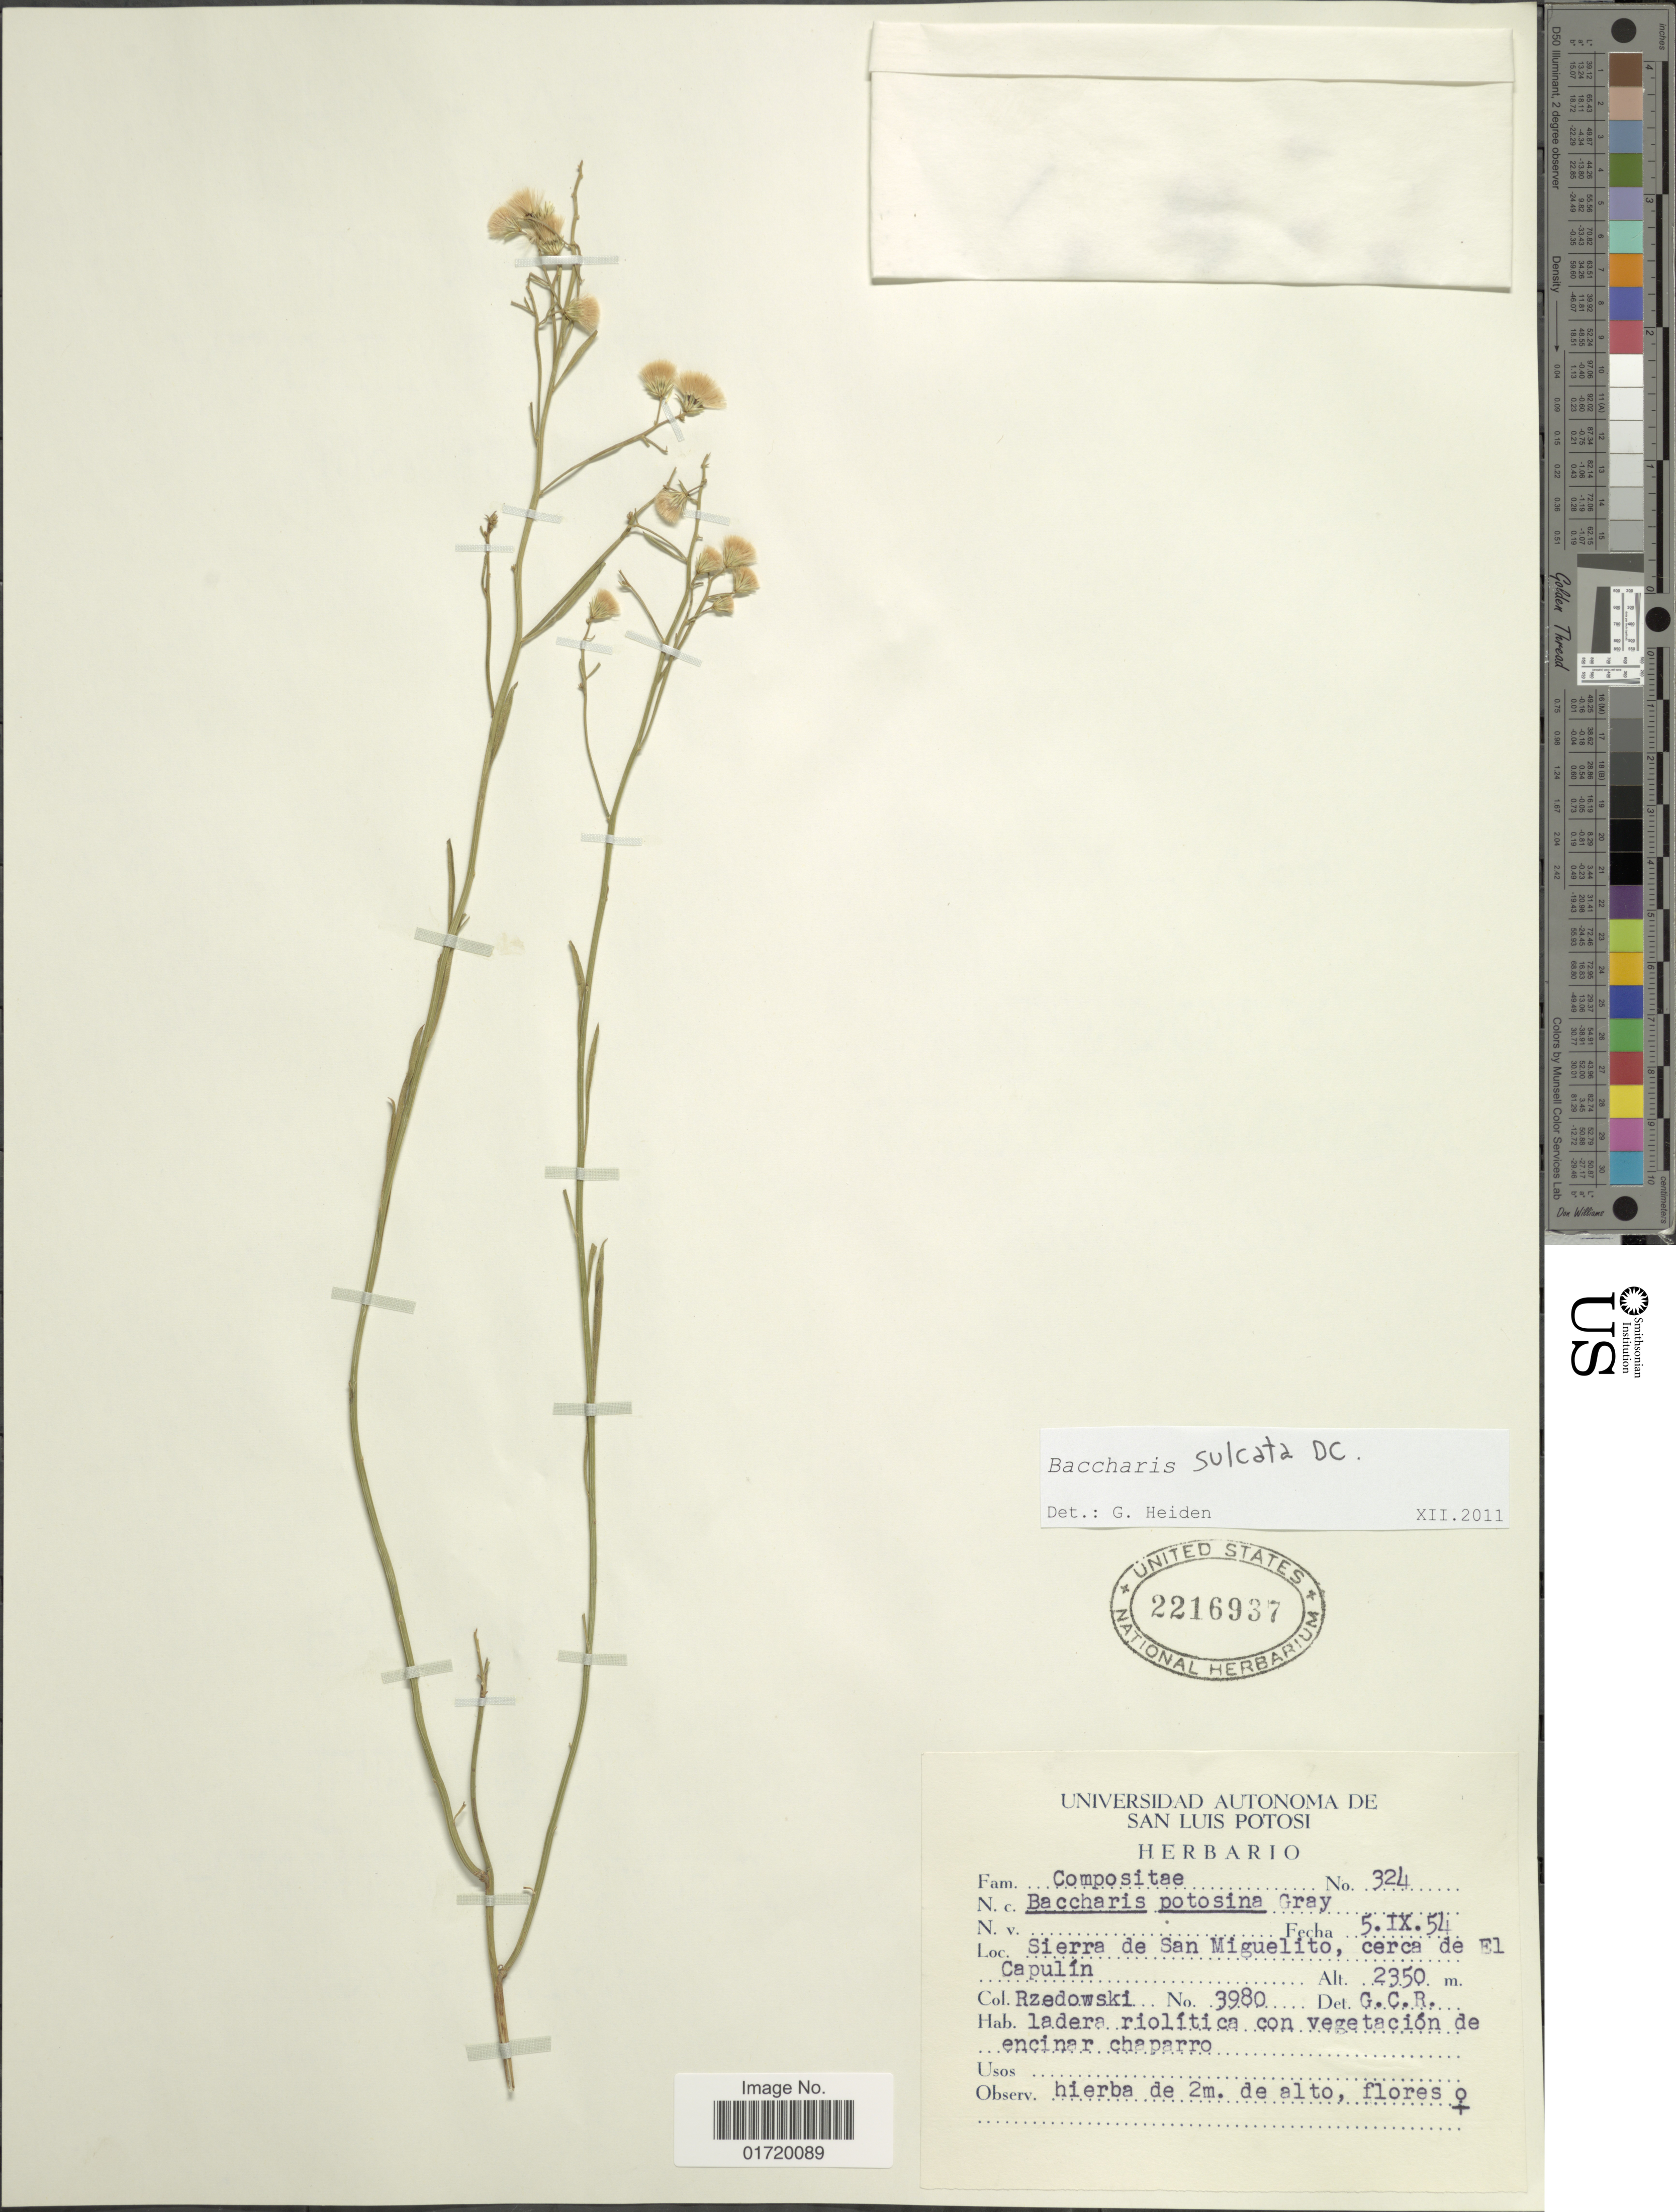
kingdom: Plantae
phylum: Tracheophyta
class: Magnoliopsida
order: Asterales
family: Asteraceae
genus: Baccharis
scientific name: Baccharis sulcata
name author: DC.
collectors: Rzedowski, --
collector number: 3980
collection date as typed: Transcribed d/m/y: 5/9/54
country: Mexico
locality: Sierra de San Miguelito, cerca de El Capulin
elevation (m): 2350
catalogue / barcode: US 2216937